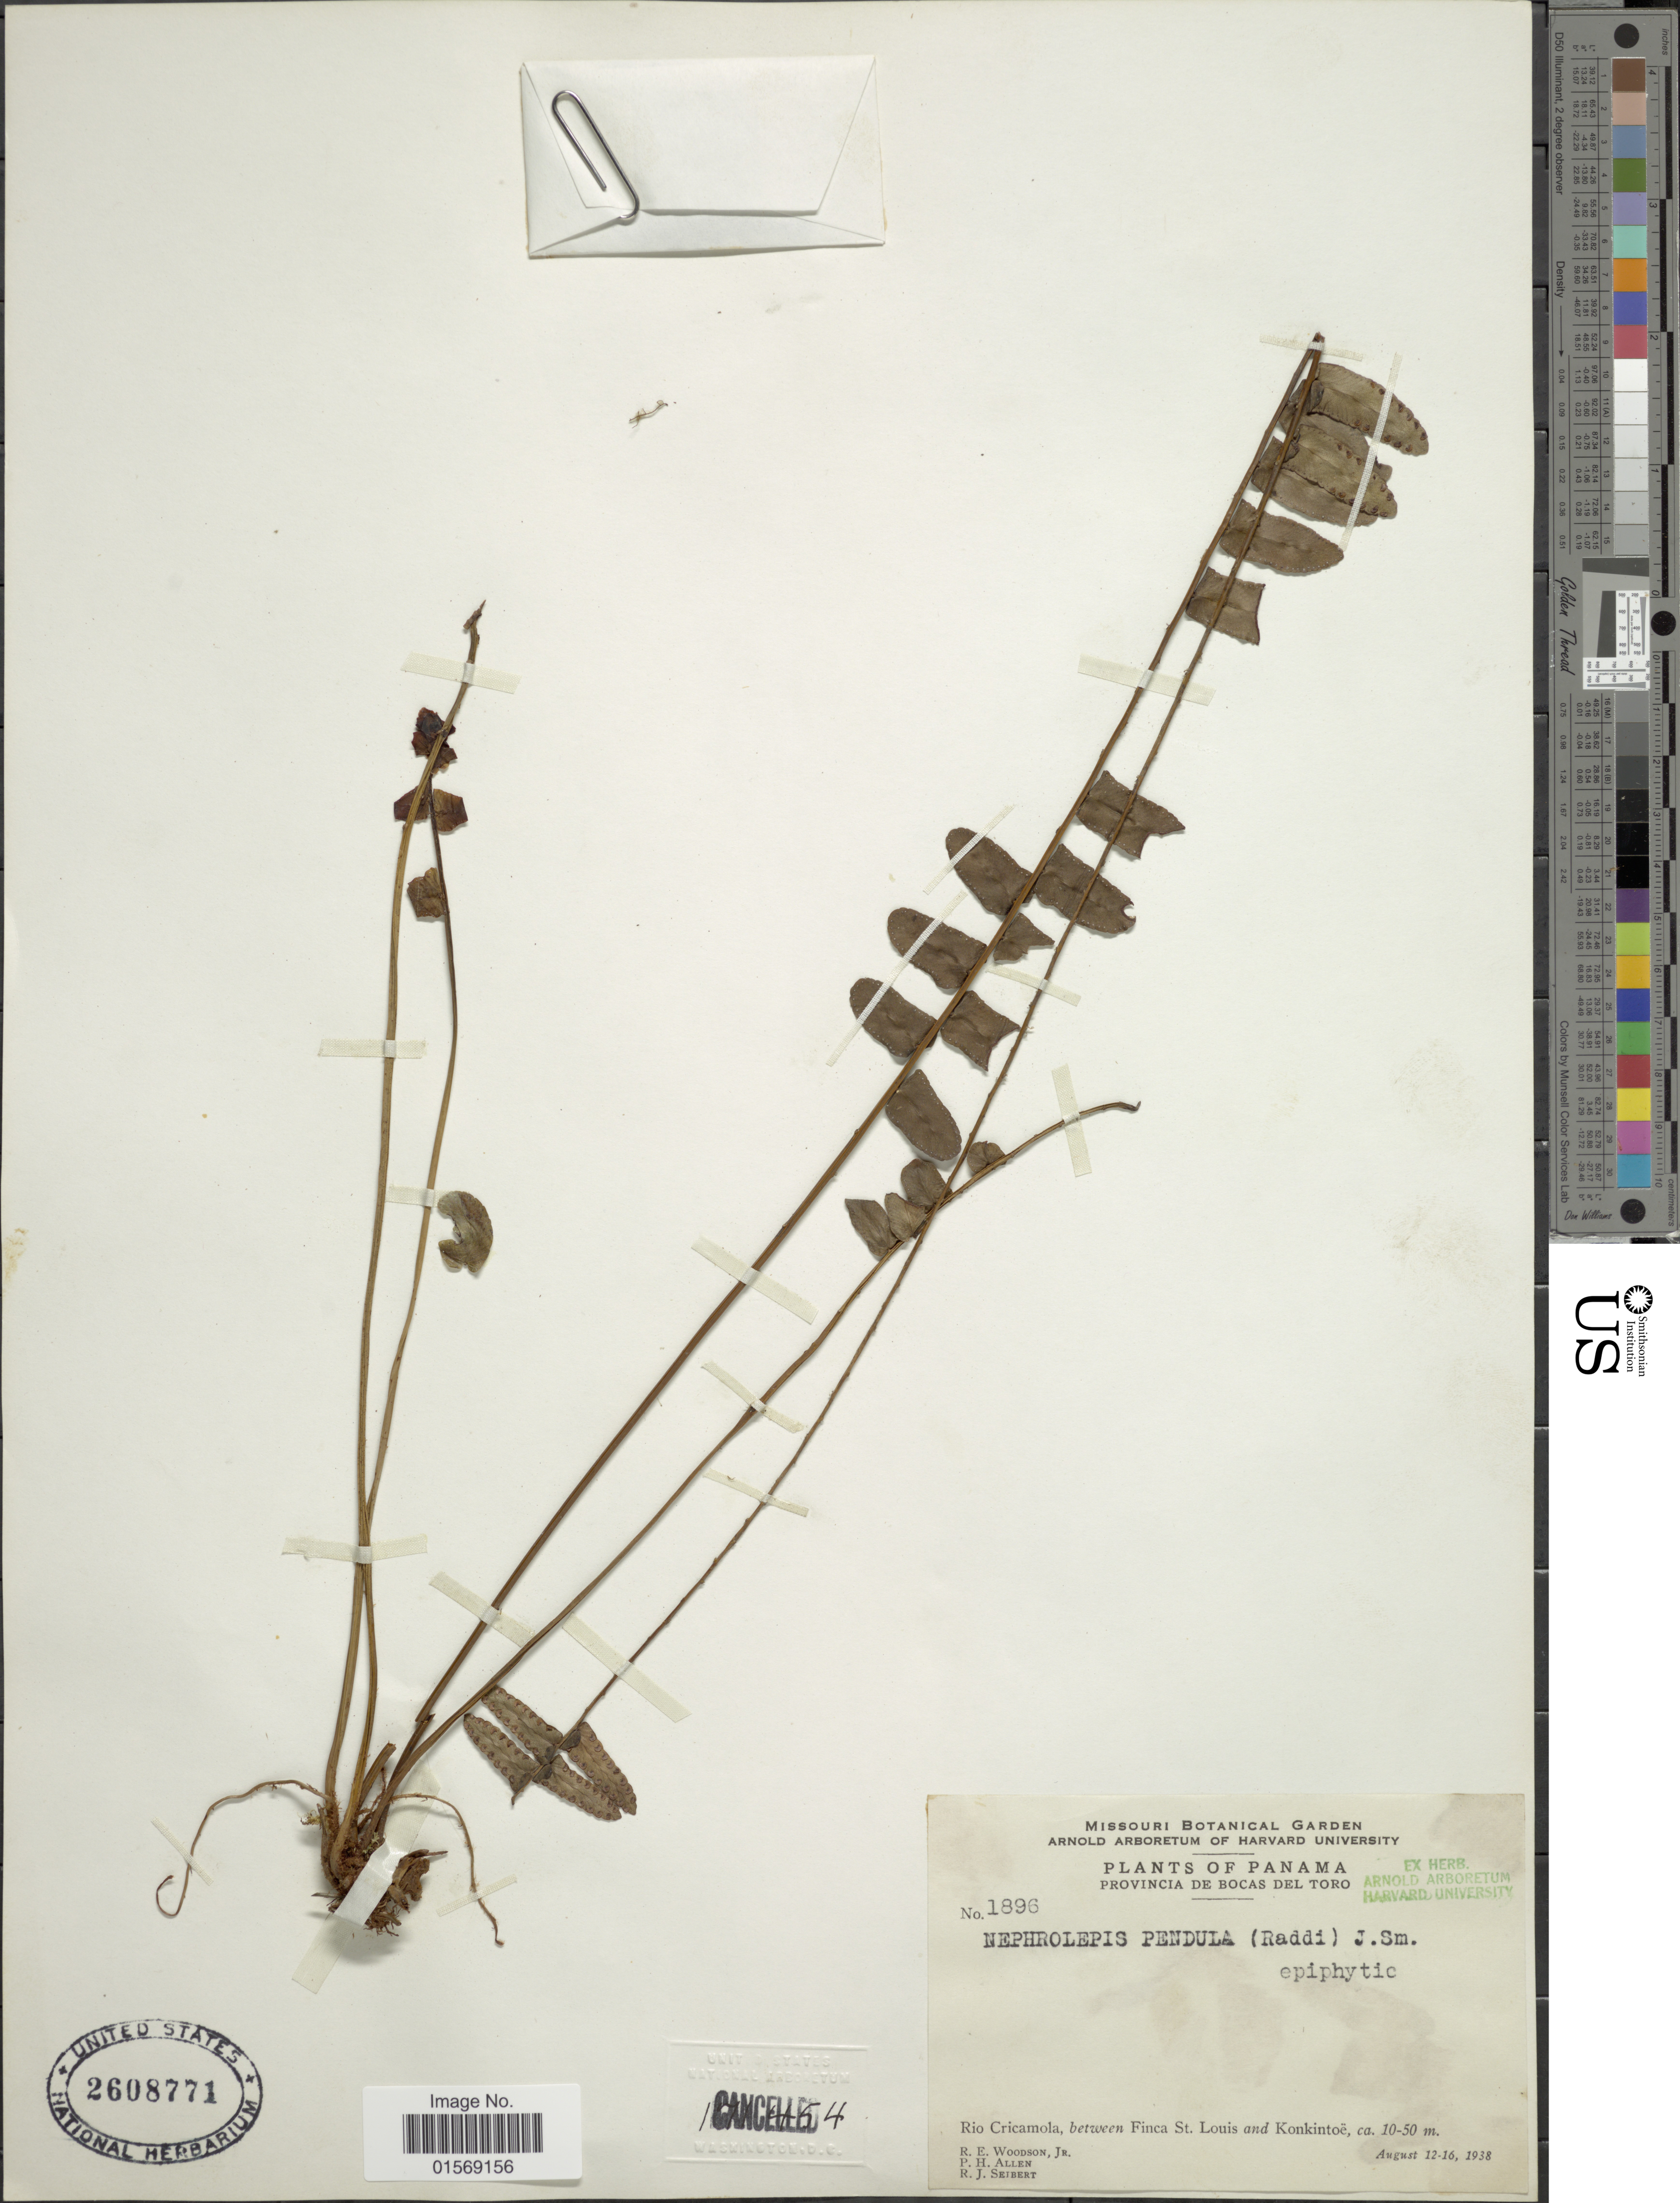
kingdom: Plantae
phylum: Tracheophyta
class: Polypodiopsida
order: Polypodiales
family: Nephrolepidaceae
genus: Nephrolepis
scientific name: Nephrolepis pendula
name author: (Raddi) J. Sm.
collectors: R. E. Woodson, P. H. Allen & R. J. Seibert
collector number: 1896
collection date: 1938-08-12/1938-08-16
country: Panama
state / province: Bocas del Toro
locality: Panama, Provincia de Bocas del Toro, Rio Cricamola, between Finca st. Louis and Konkintoe.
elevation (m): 10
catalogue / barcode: US 2608771